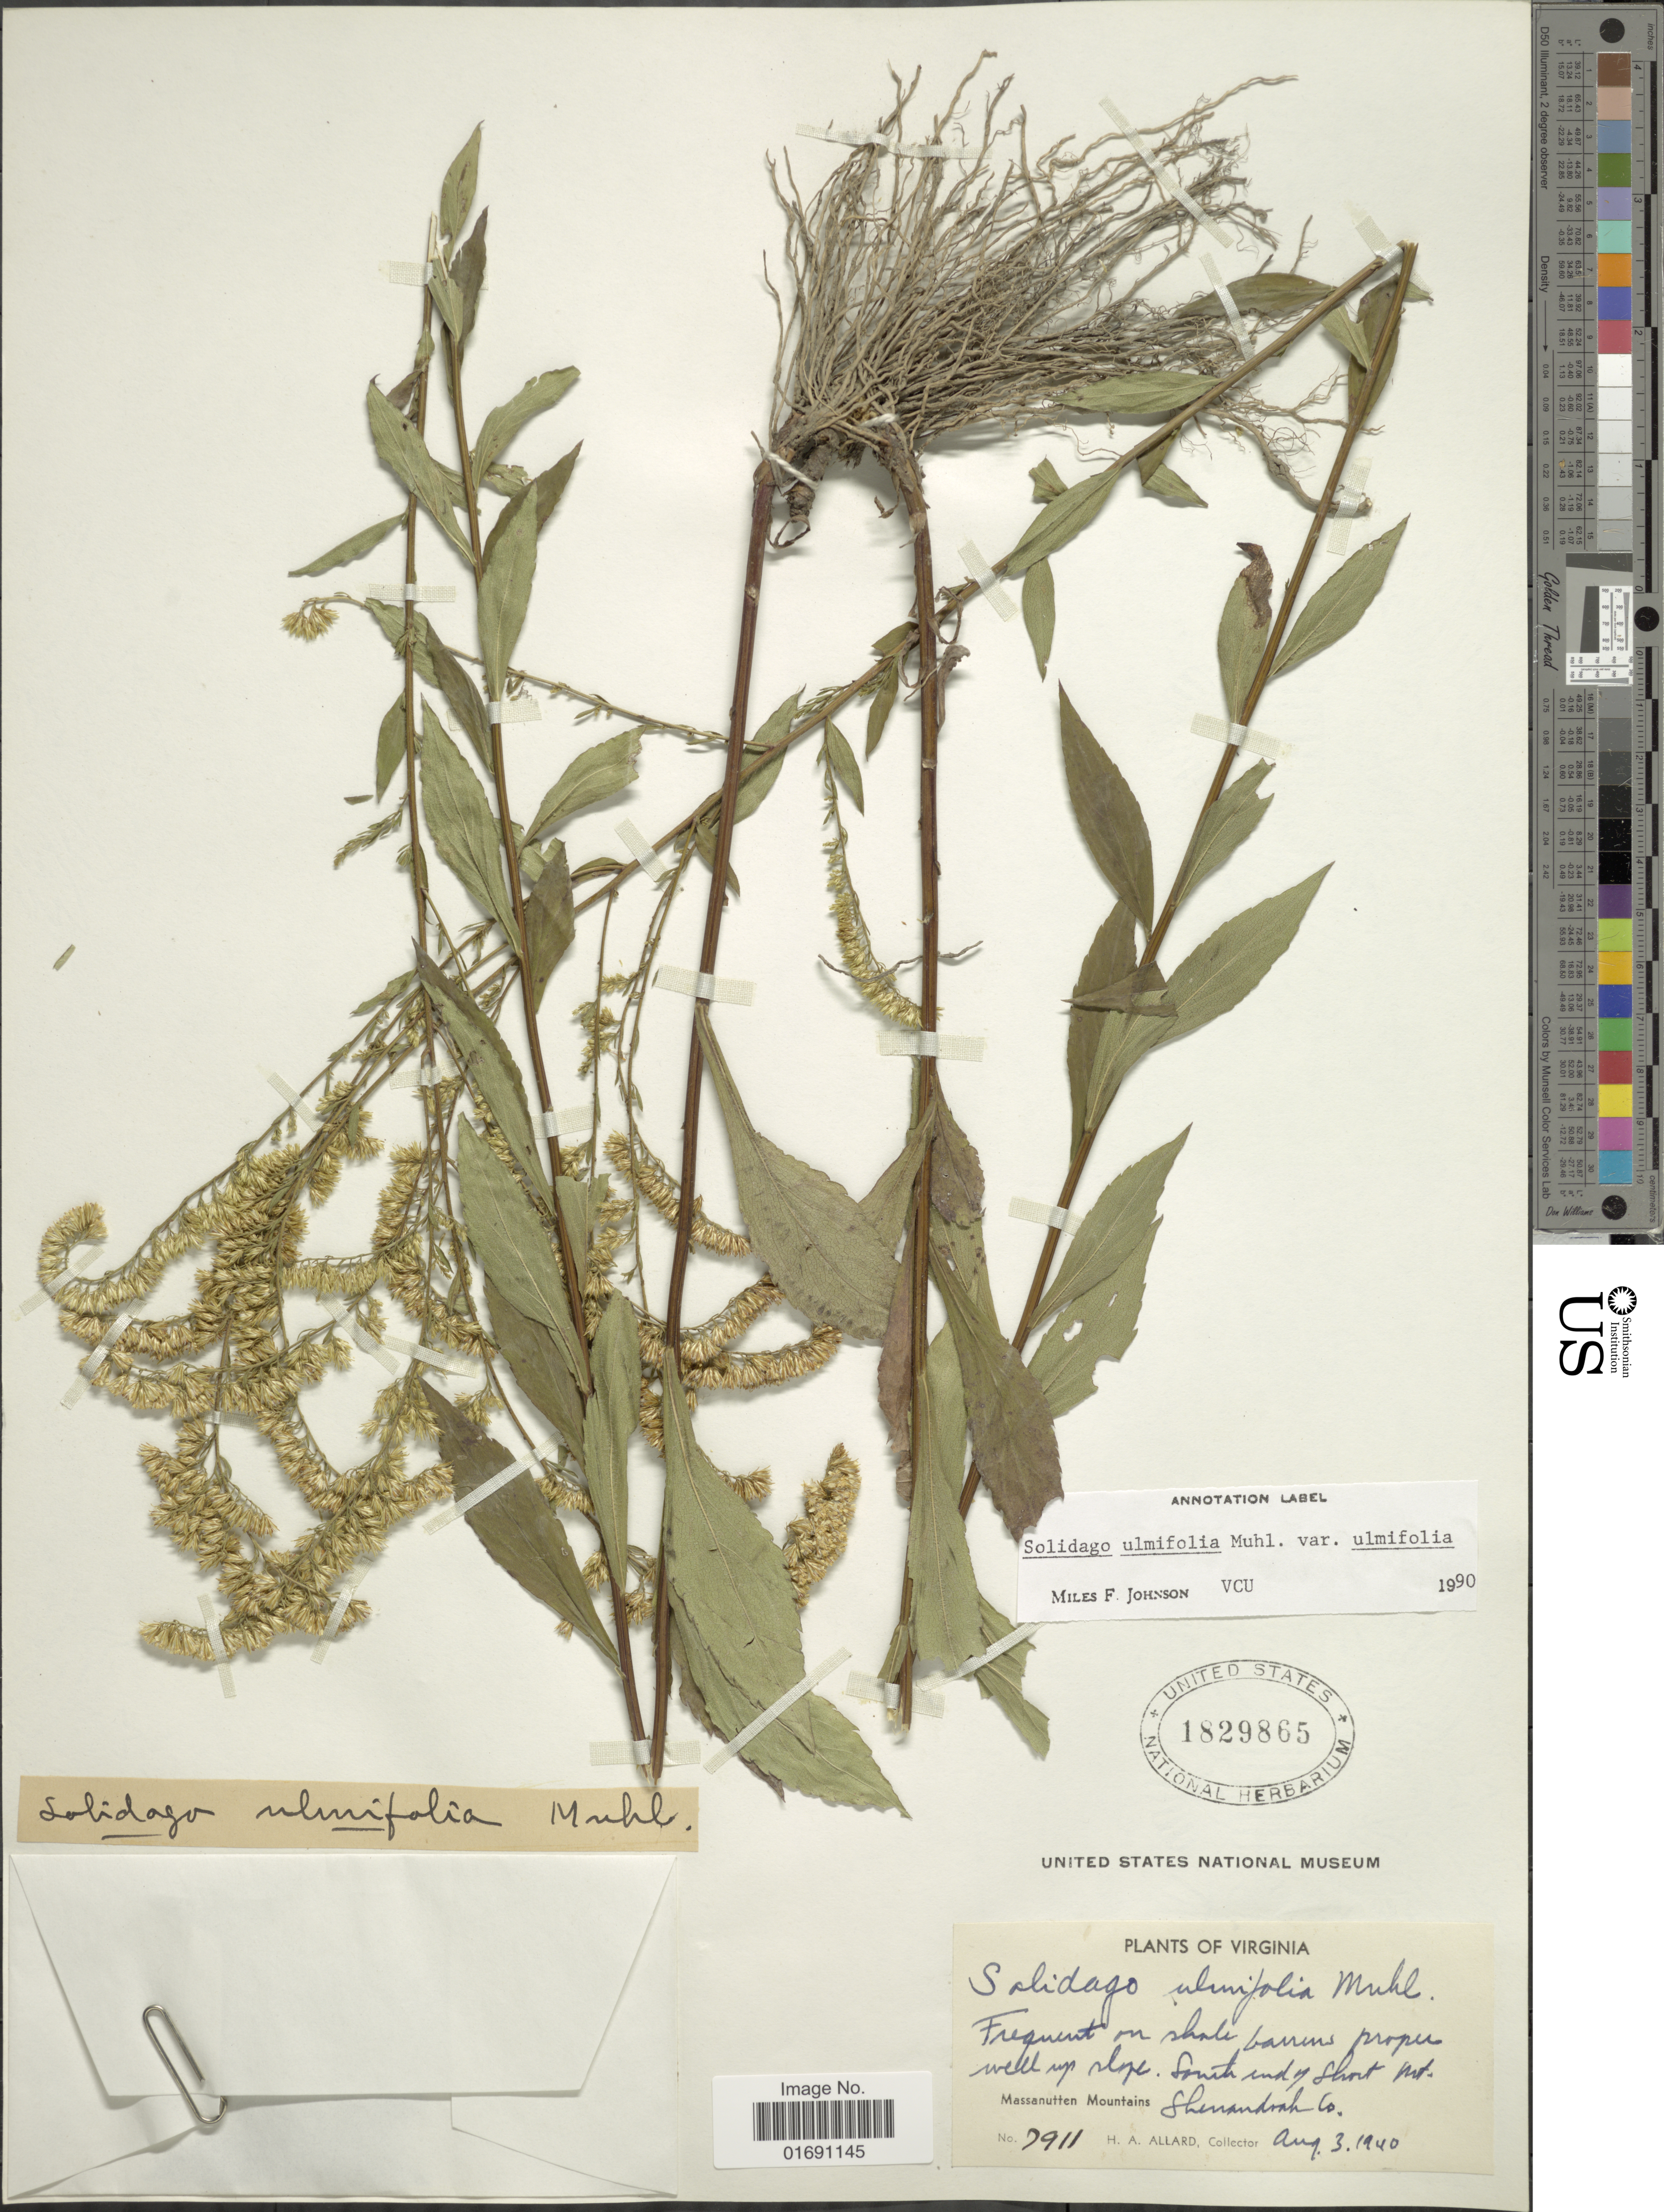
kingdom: Plantae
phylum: Tracheophyta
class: Magnoliopsida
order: Asterales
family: Asteraceae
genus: Solidago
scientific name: Solidago ulmifolia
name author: Muhl. ex Willd.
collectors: H. A. Allard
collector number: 7911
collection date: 1940-08-03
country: United States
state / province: Virginia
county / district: Shenandoah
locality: Frequent on shale barrens proper well up slope. South end of Short Mt. Massanutten Mountains: Shenandoah Co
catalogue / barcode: US 1829865